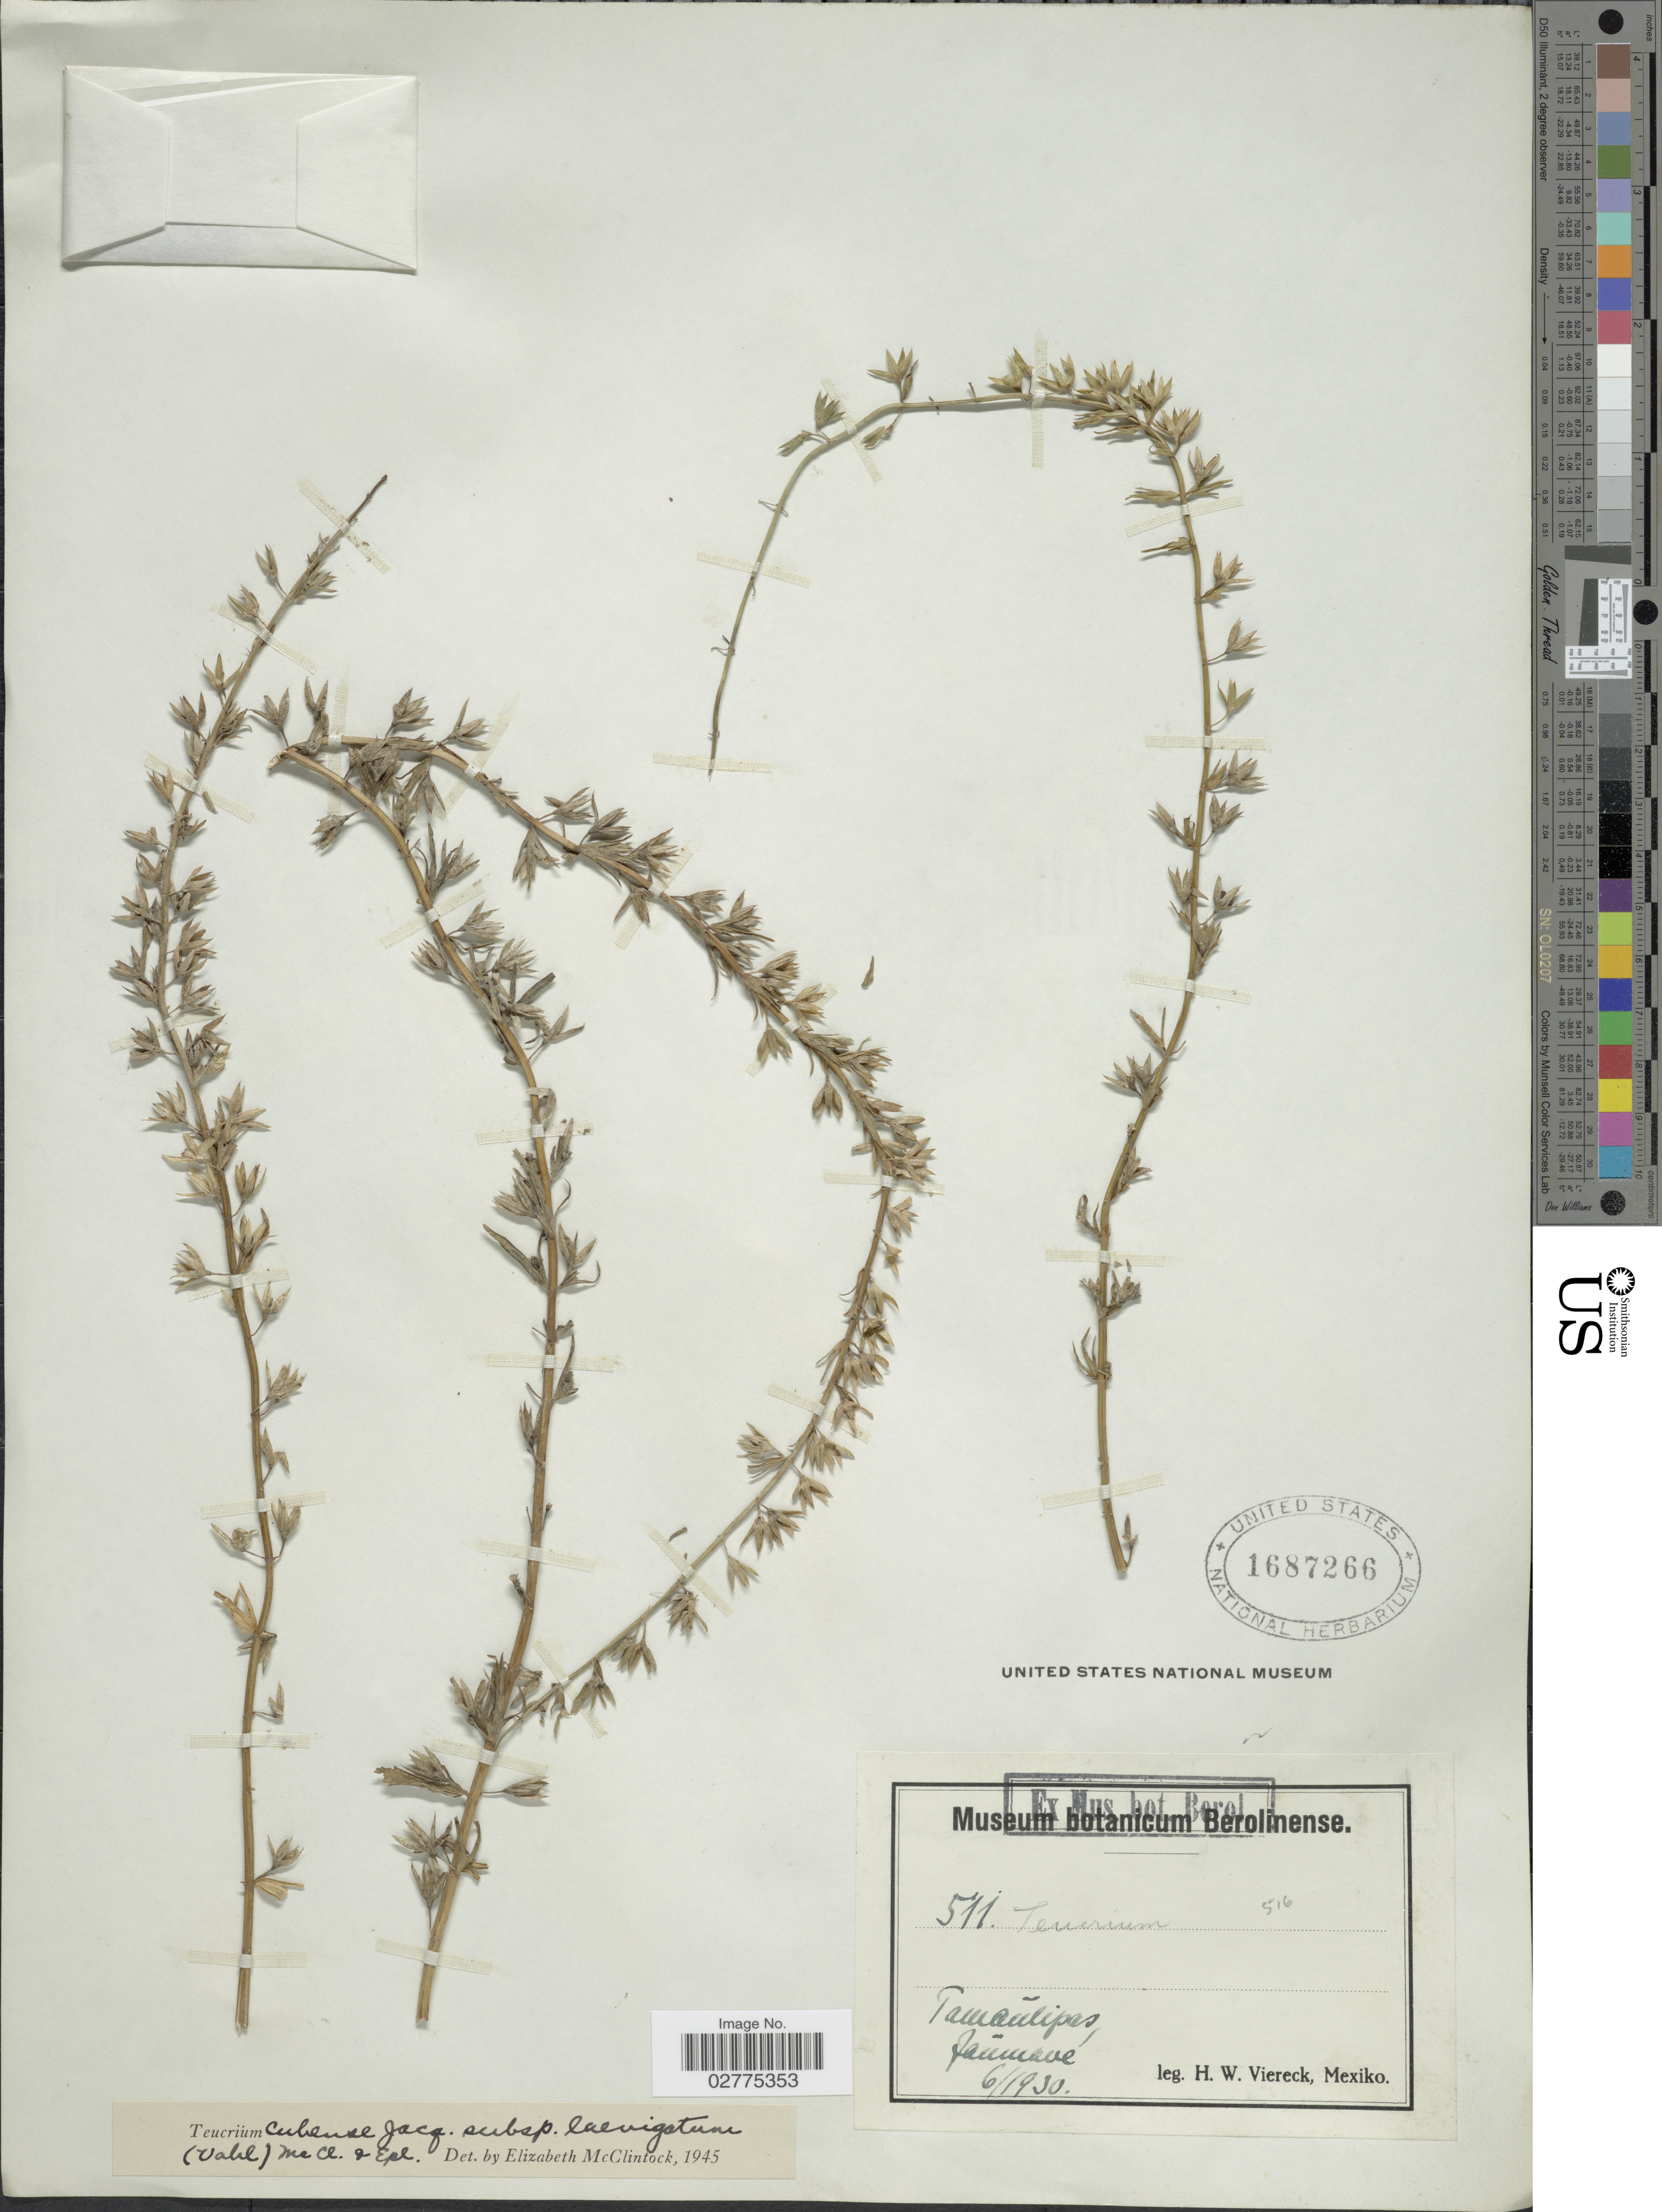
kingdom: Plantae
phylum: Tracheophyta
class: Magnoliopsida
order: Lamiales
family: Lamiaceae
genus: Teucrium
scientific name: Teucrium cubense subsp. laevigatum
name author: Jacq.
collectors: H. W. Viereck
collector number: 511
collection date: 1930-06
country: Mexico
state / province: Tamaulipas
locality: Jaumave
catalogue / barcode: US 1687266